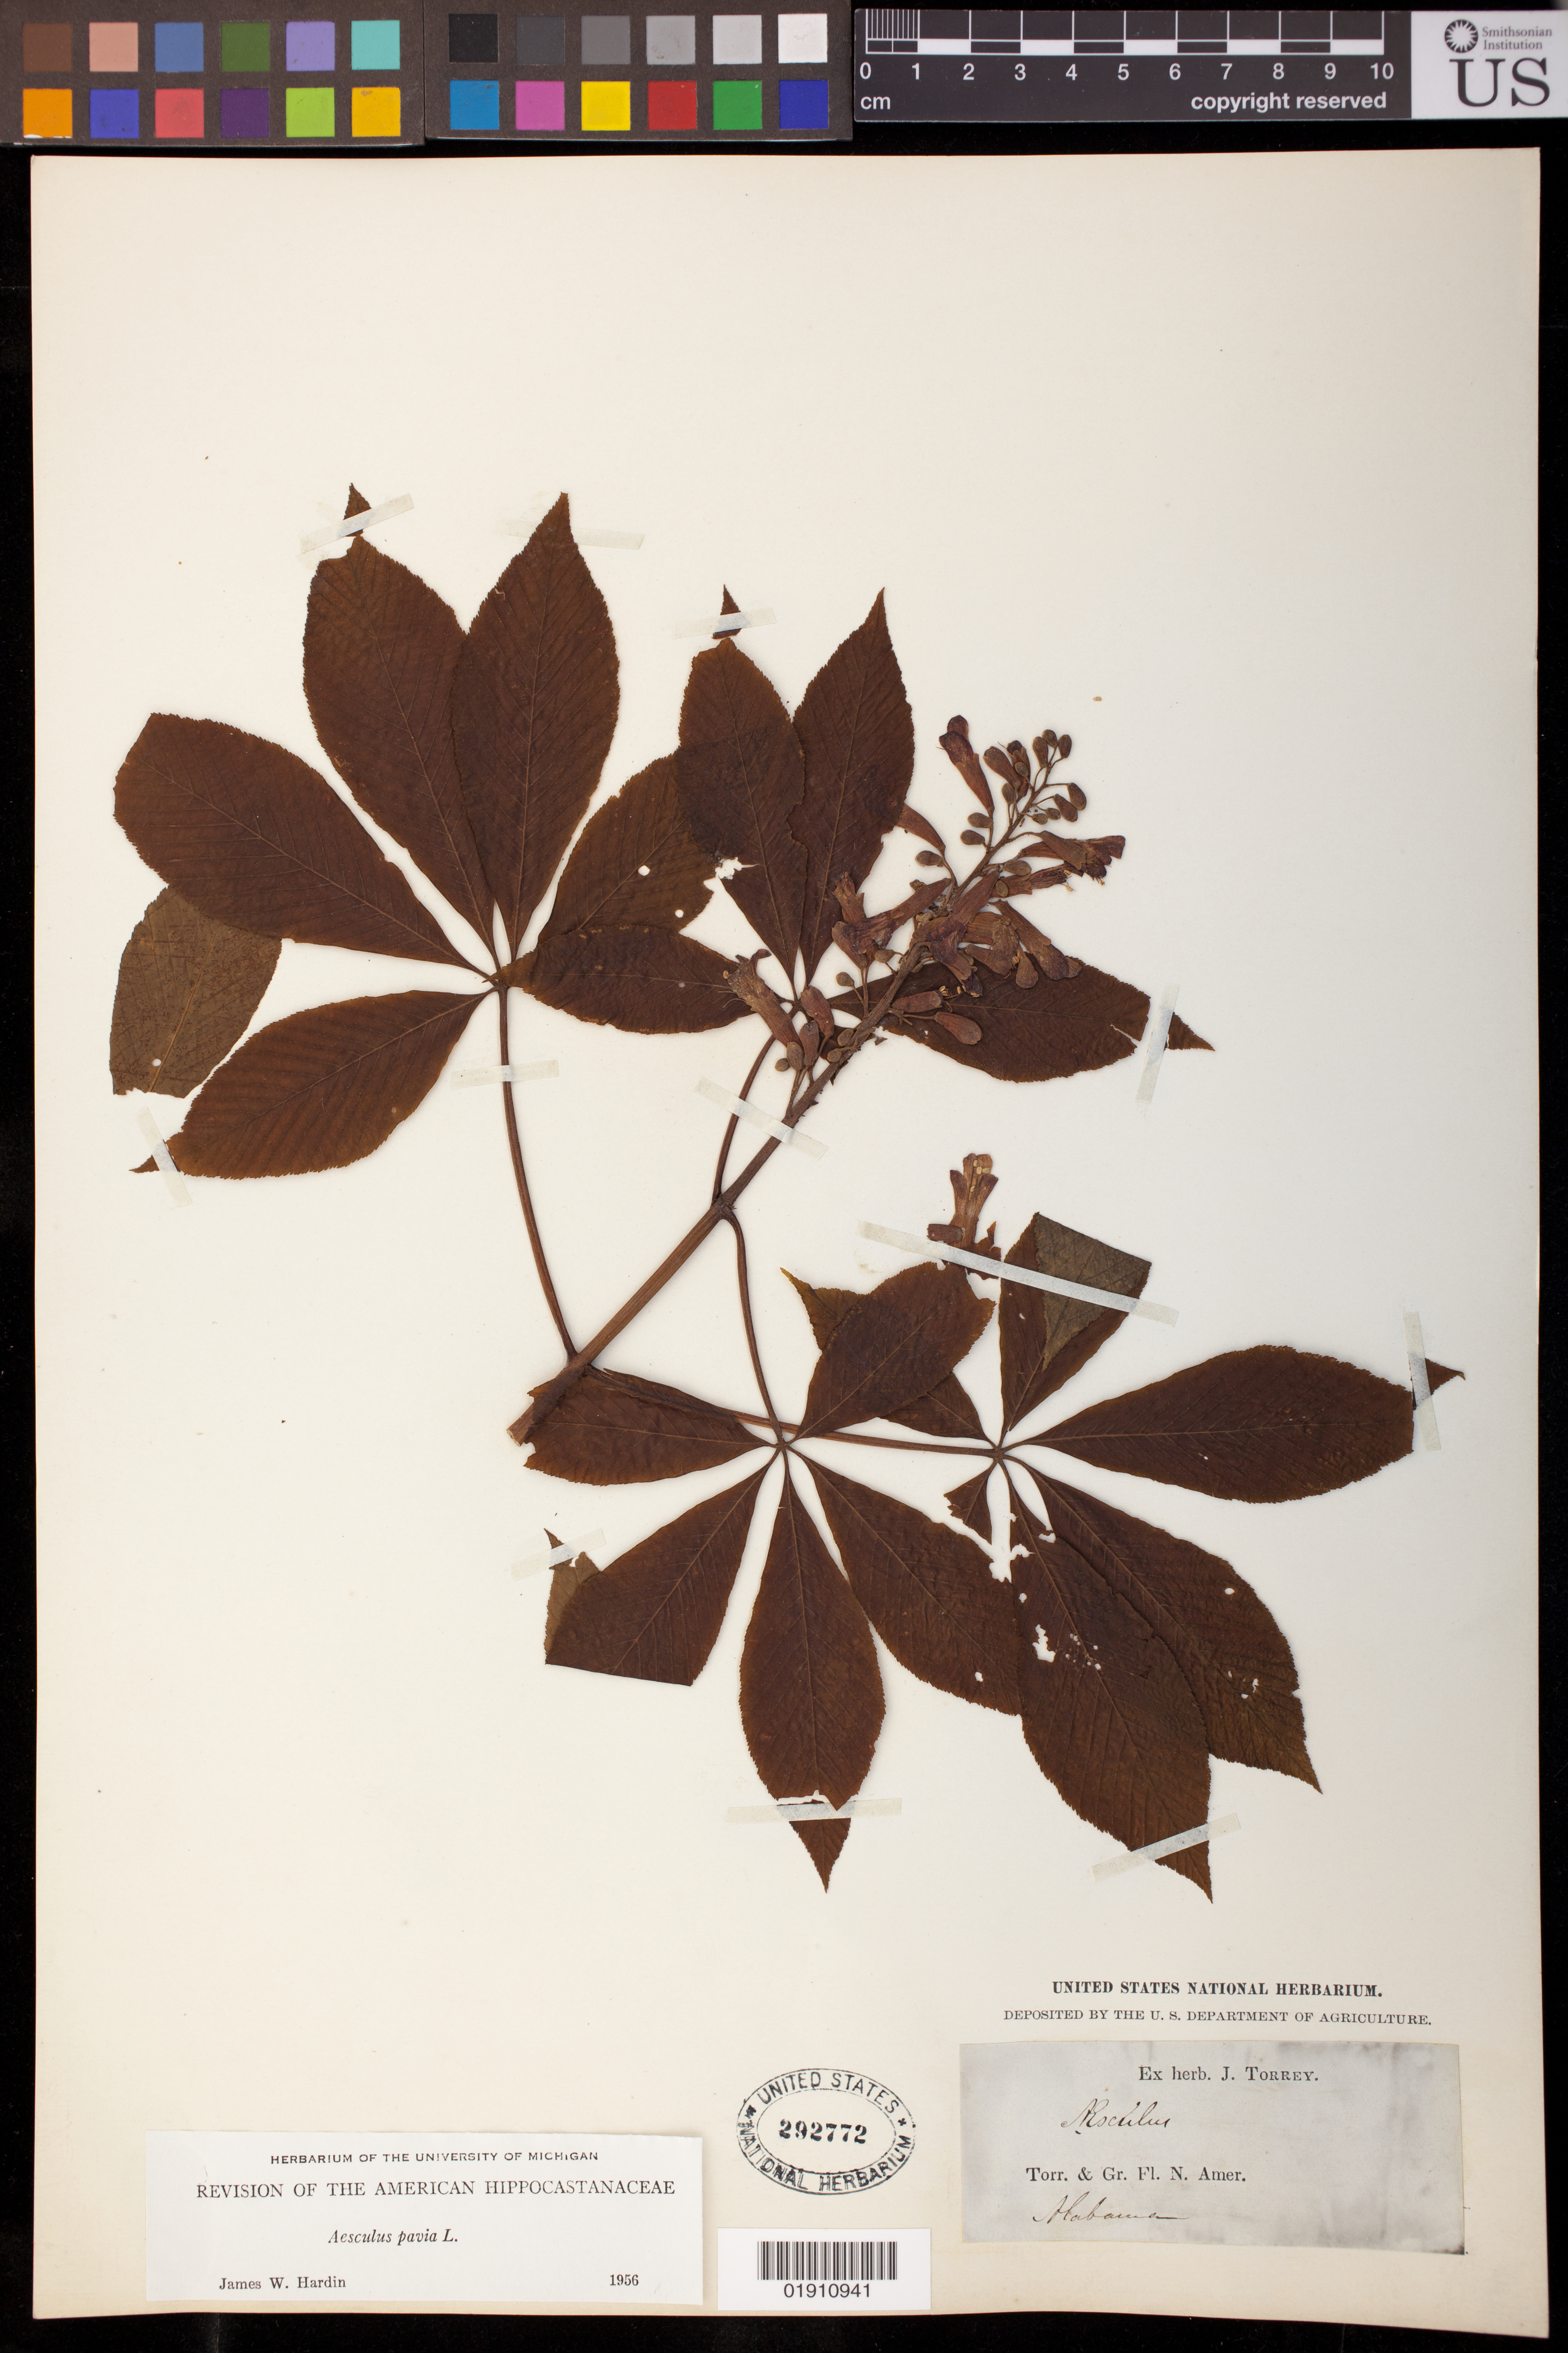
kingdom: Plantae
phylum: Tracheophyta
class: Magnoliopsida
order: Sapindales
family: Sapindaceae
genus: Aesculus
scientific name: Aesculus pavia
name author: L.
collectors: J. Torrey & A. Gray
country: United States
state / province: Alabama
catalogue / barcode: US 292772